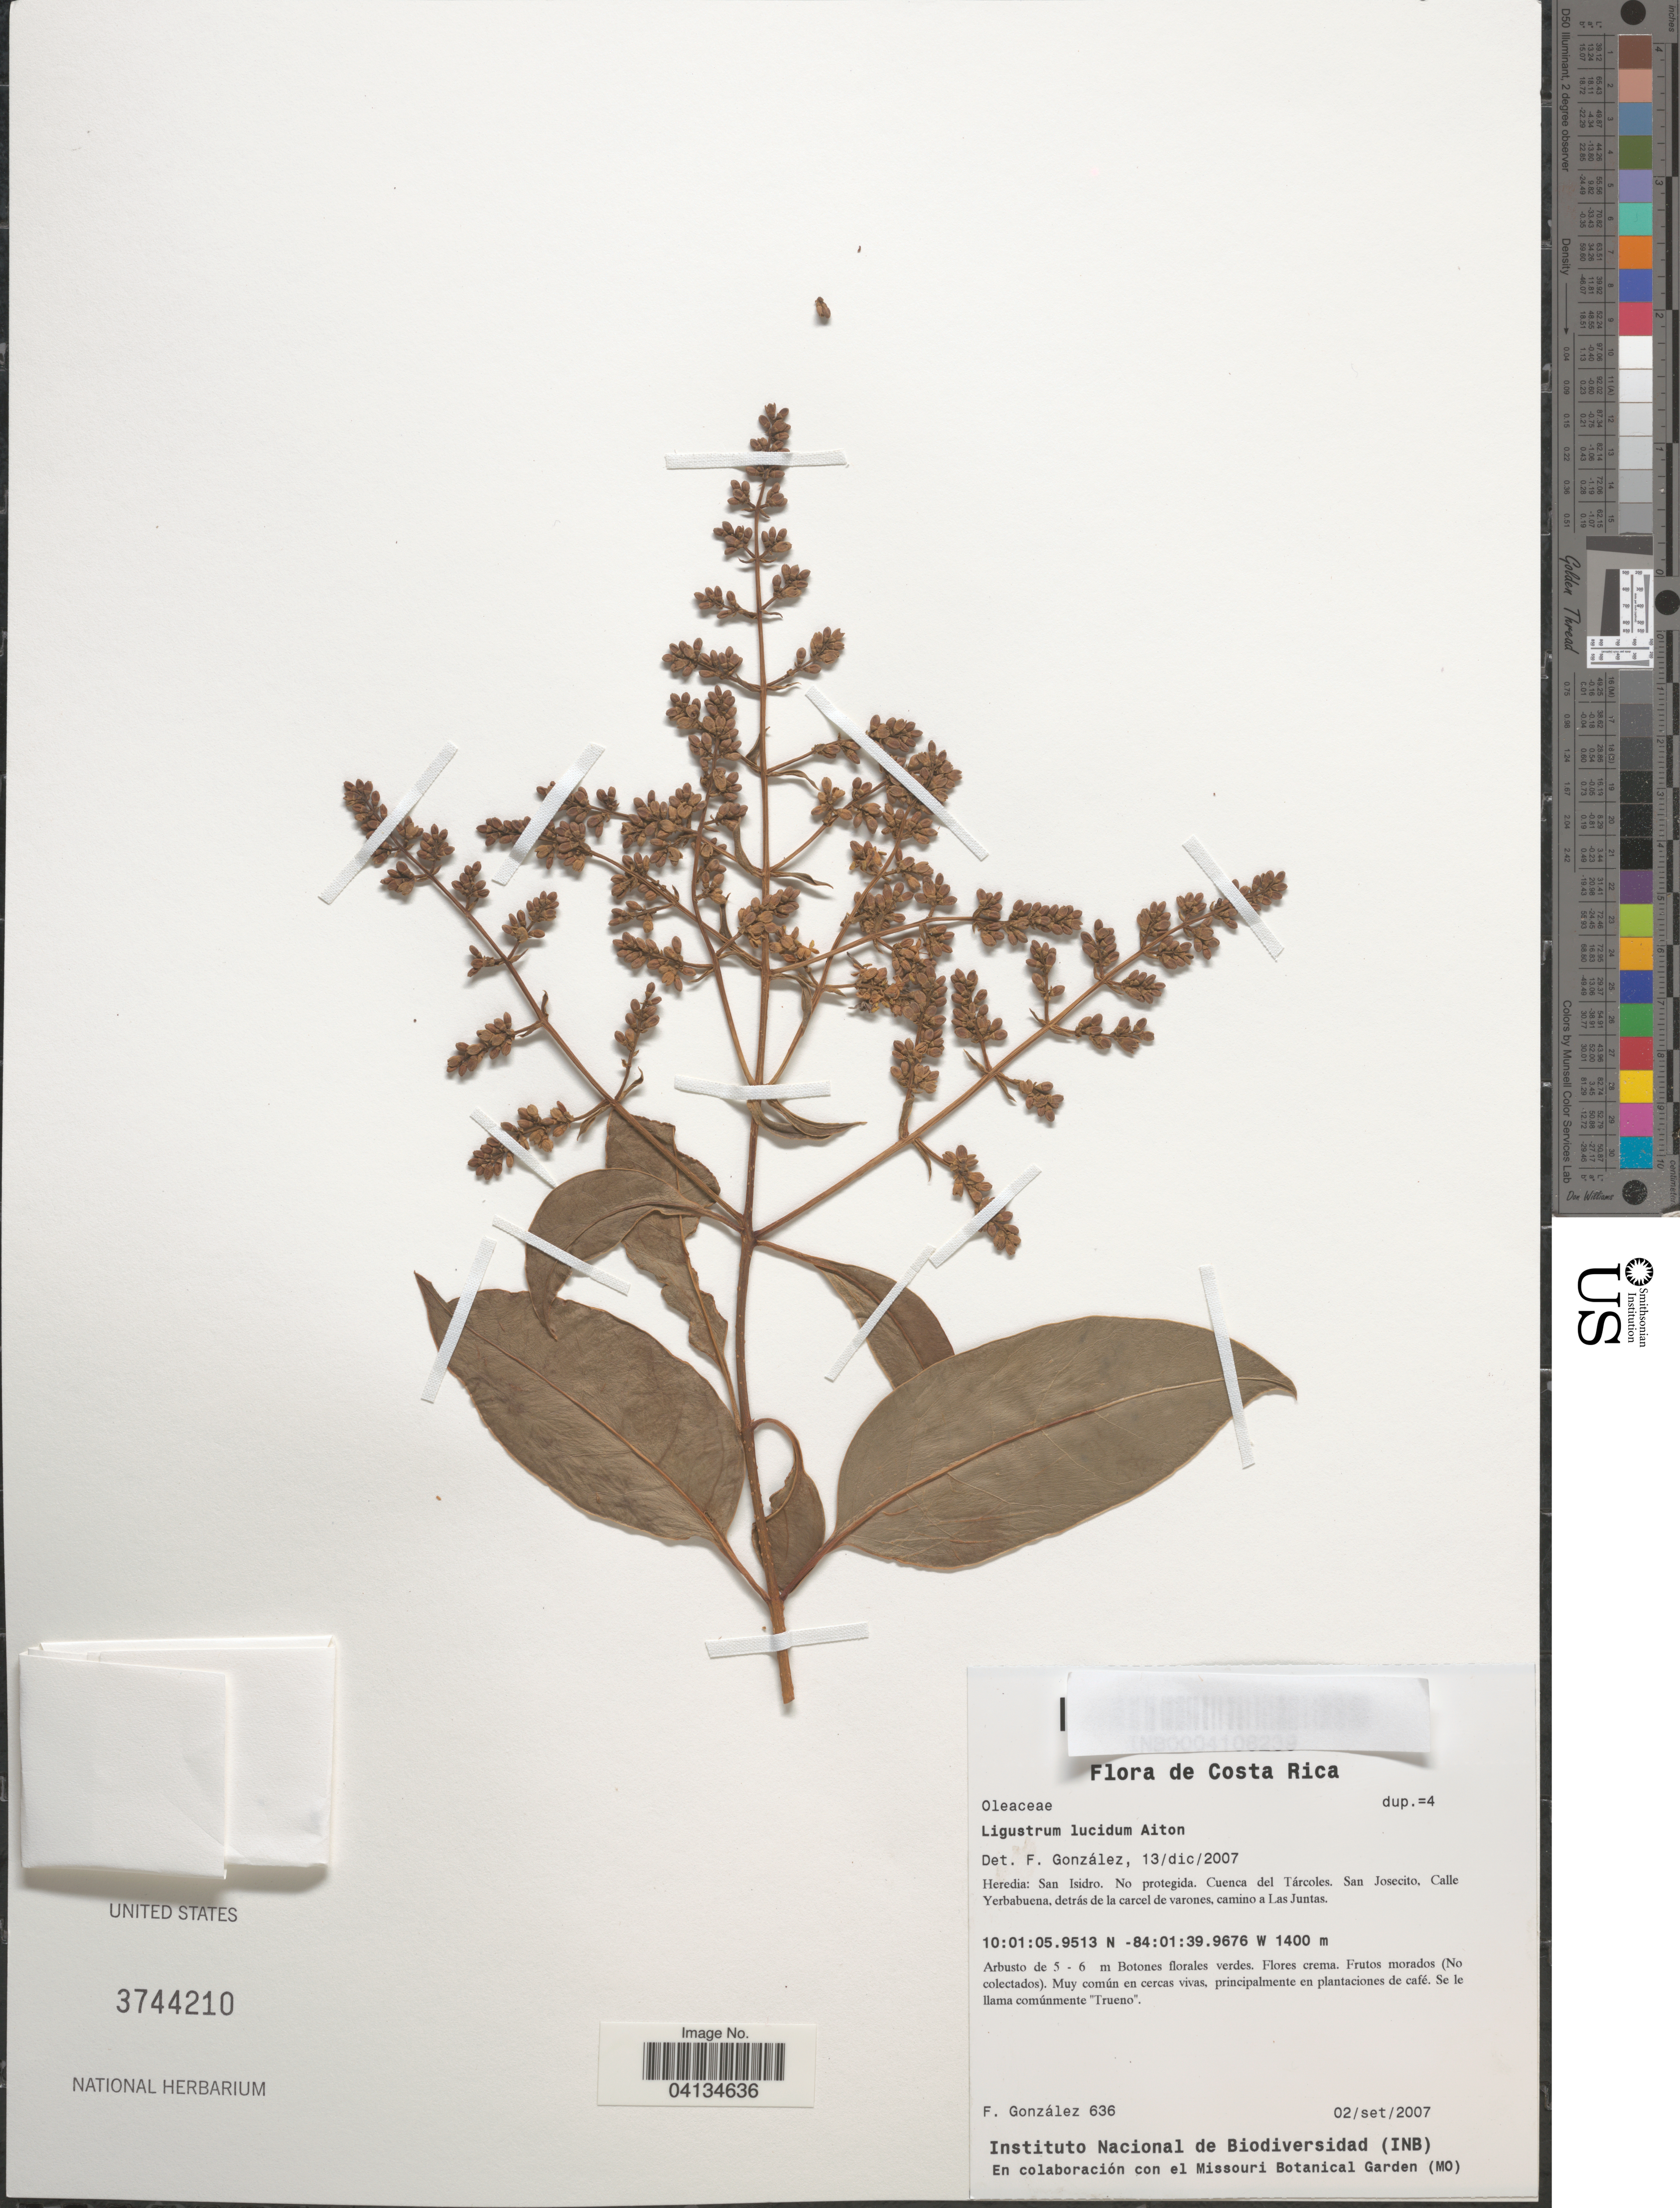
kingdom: Plantae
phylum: Tracheophyta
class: Magnoliopsida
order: Lamiales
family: Oleaceae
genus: Ligustrum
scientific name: Ligustrum lucidum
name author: W.T. Aiton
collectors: F. González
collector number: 636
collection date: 2007-09-02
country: Costa Rica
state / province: Heredia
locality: San Isidro. No protegida. Cuenca del Tárcoles. San Josecito, Calle Yerbabuena, detrás de la carcel de varones, camino a Las Juntas.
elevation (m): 1400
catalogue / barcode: US 3744210